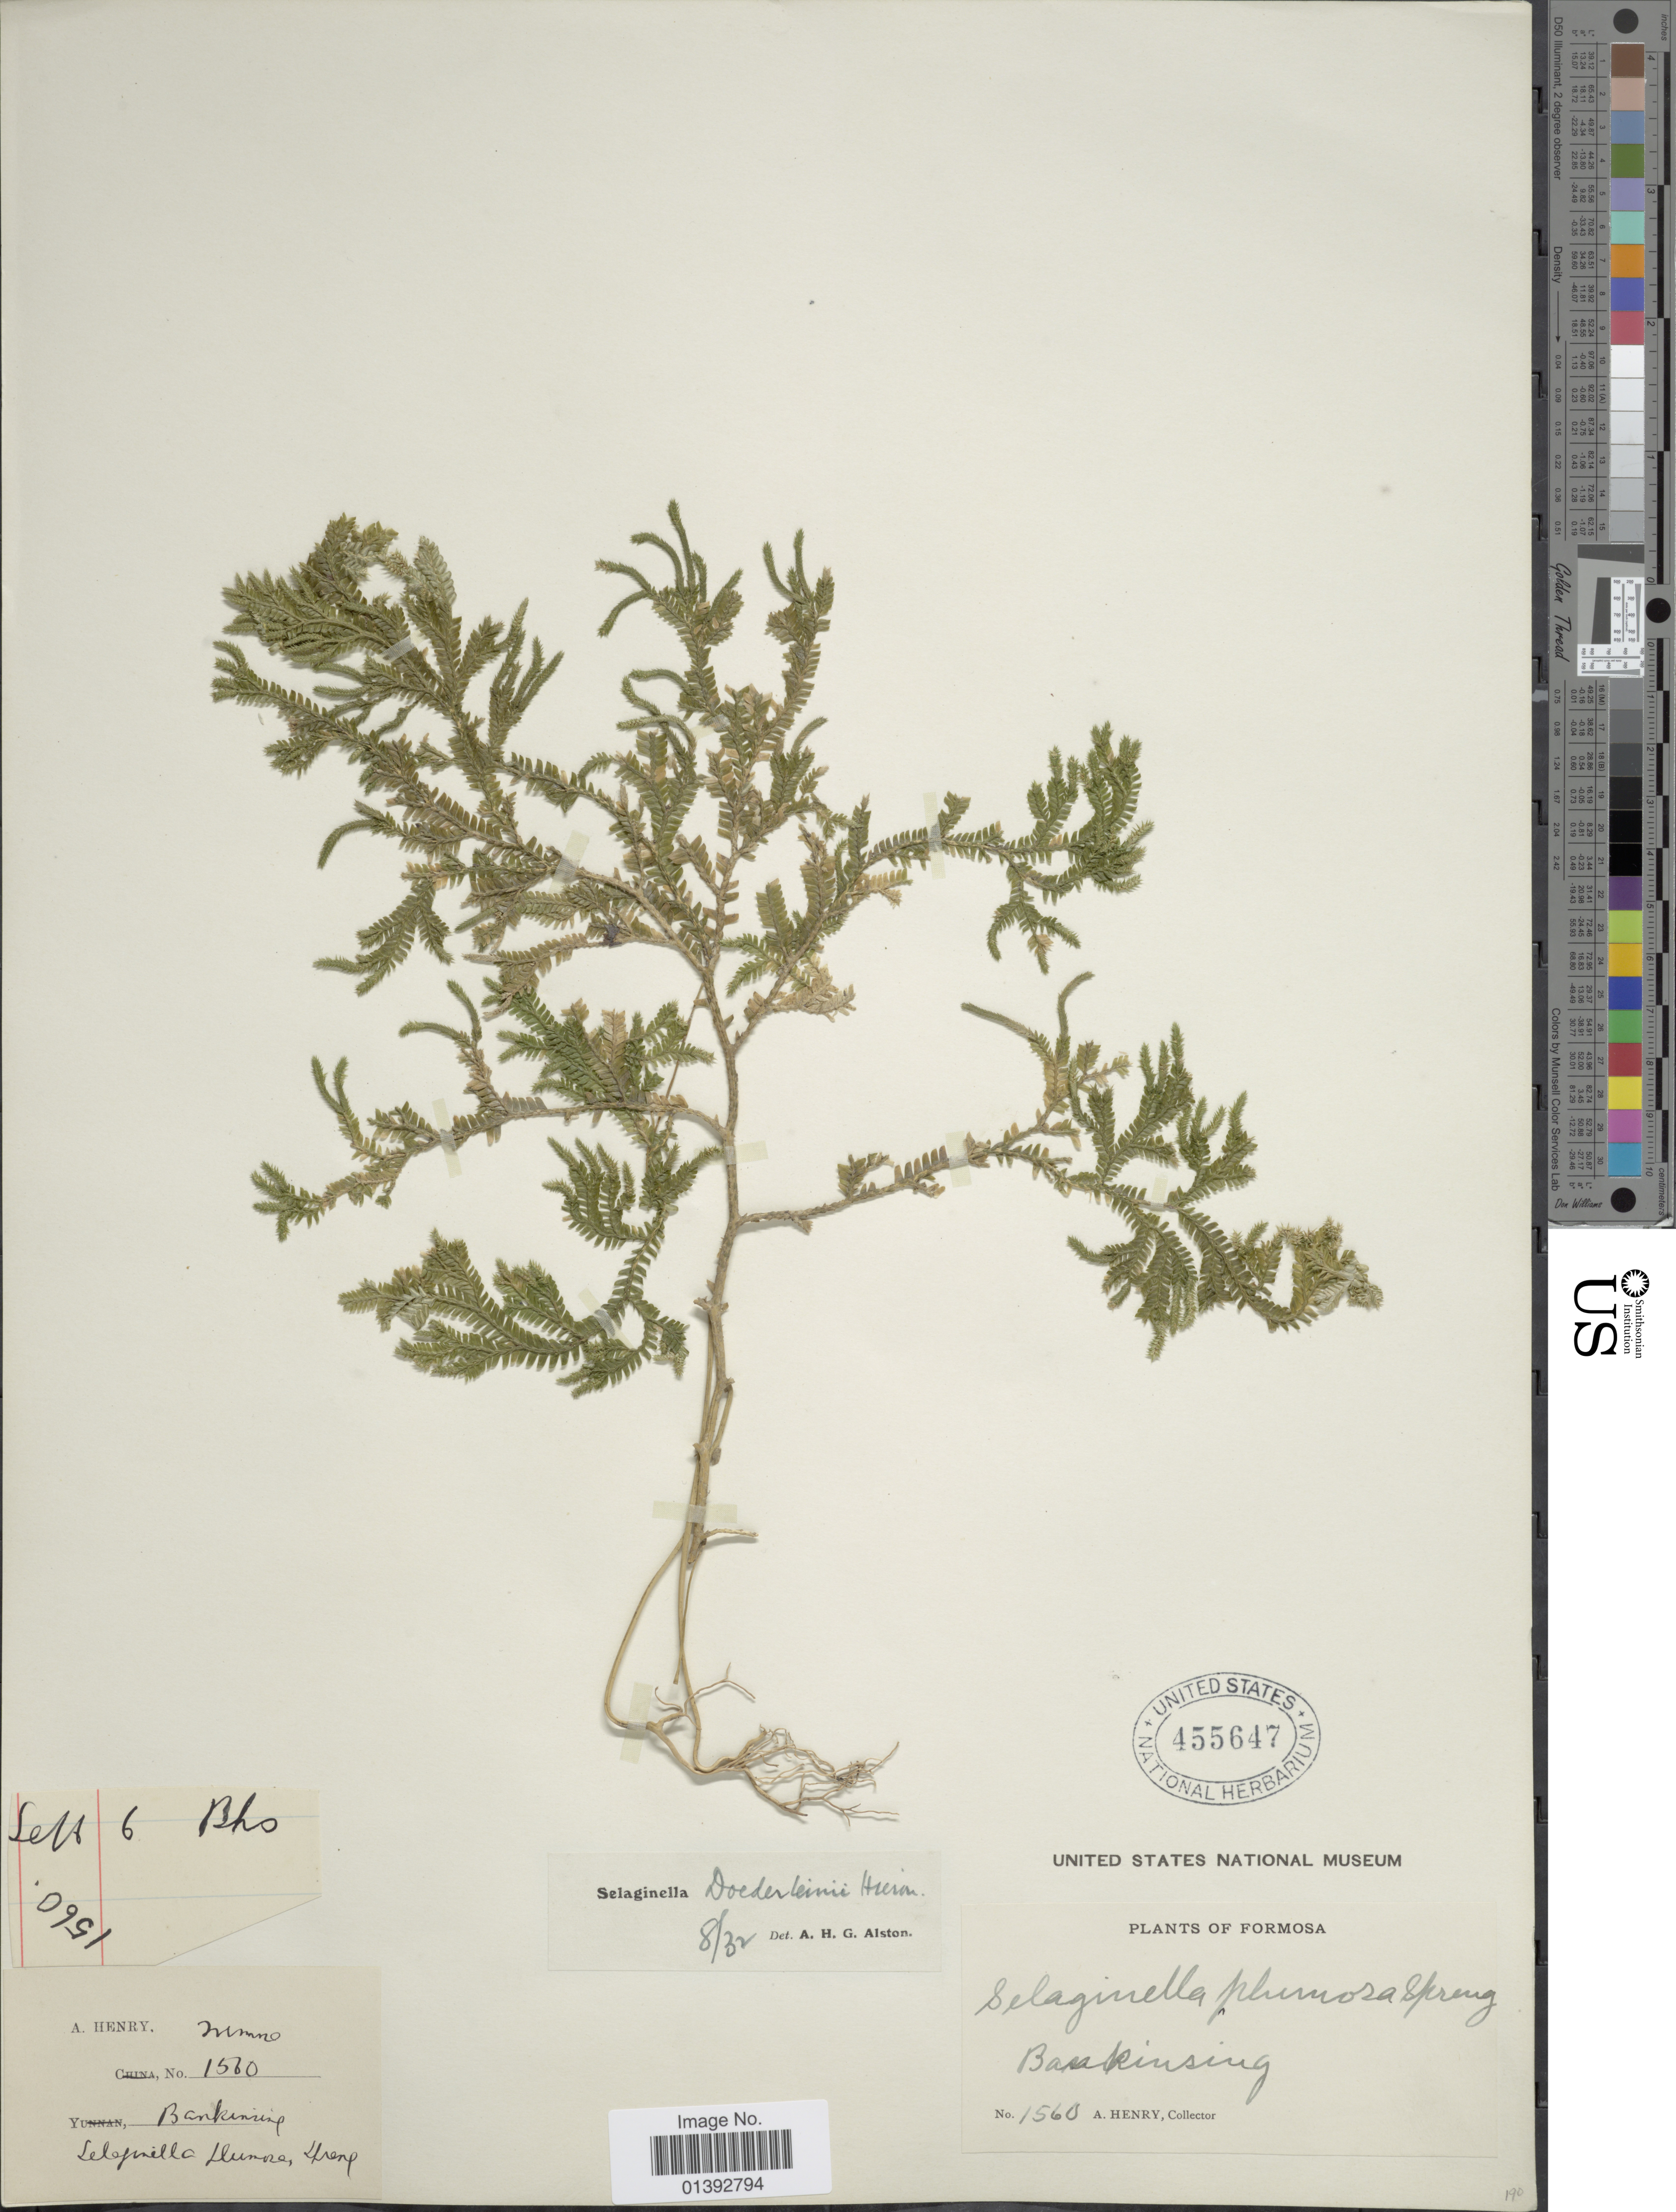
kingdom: Plantae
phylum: Tracheophyta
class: Lycopodiopsida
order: Selaginellales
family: Selaginellaceae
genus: Selaginella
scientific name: Selaginella doederleinii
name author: Hieron.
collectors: A. Henry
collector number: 1560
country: Taiwan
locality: Formosa, Bankinsing.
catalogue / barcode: US 455647